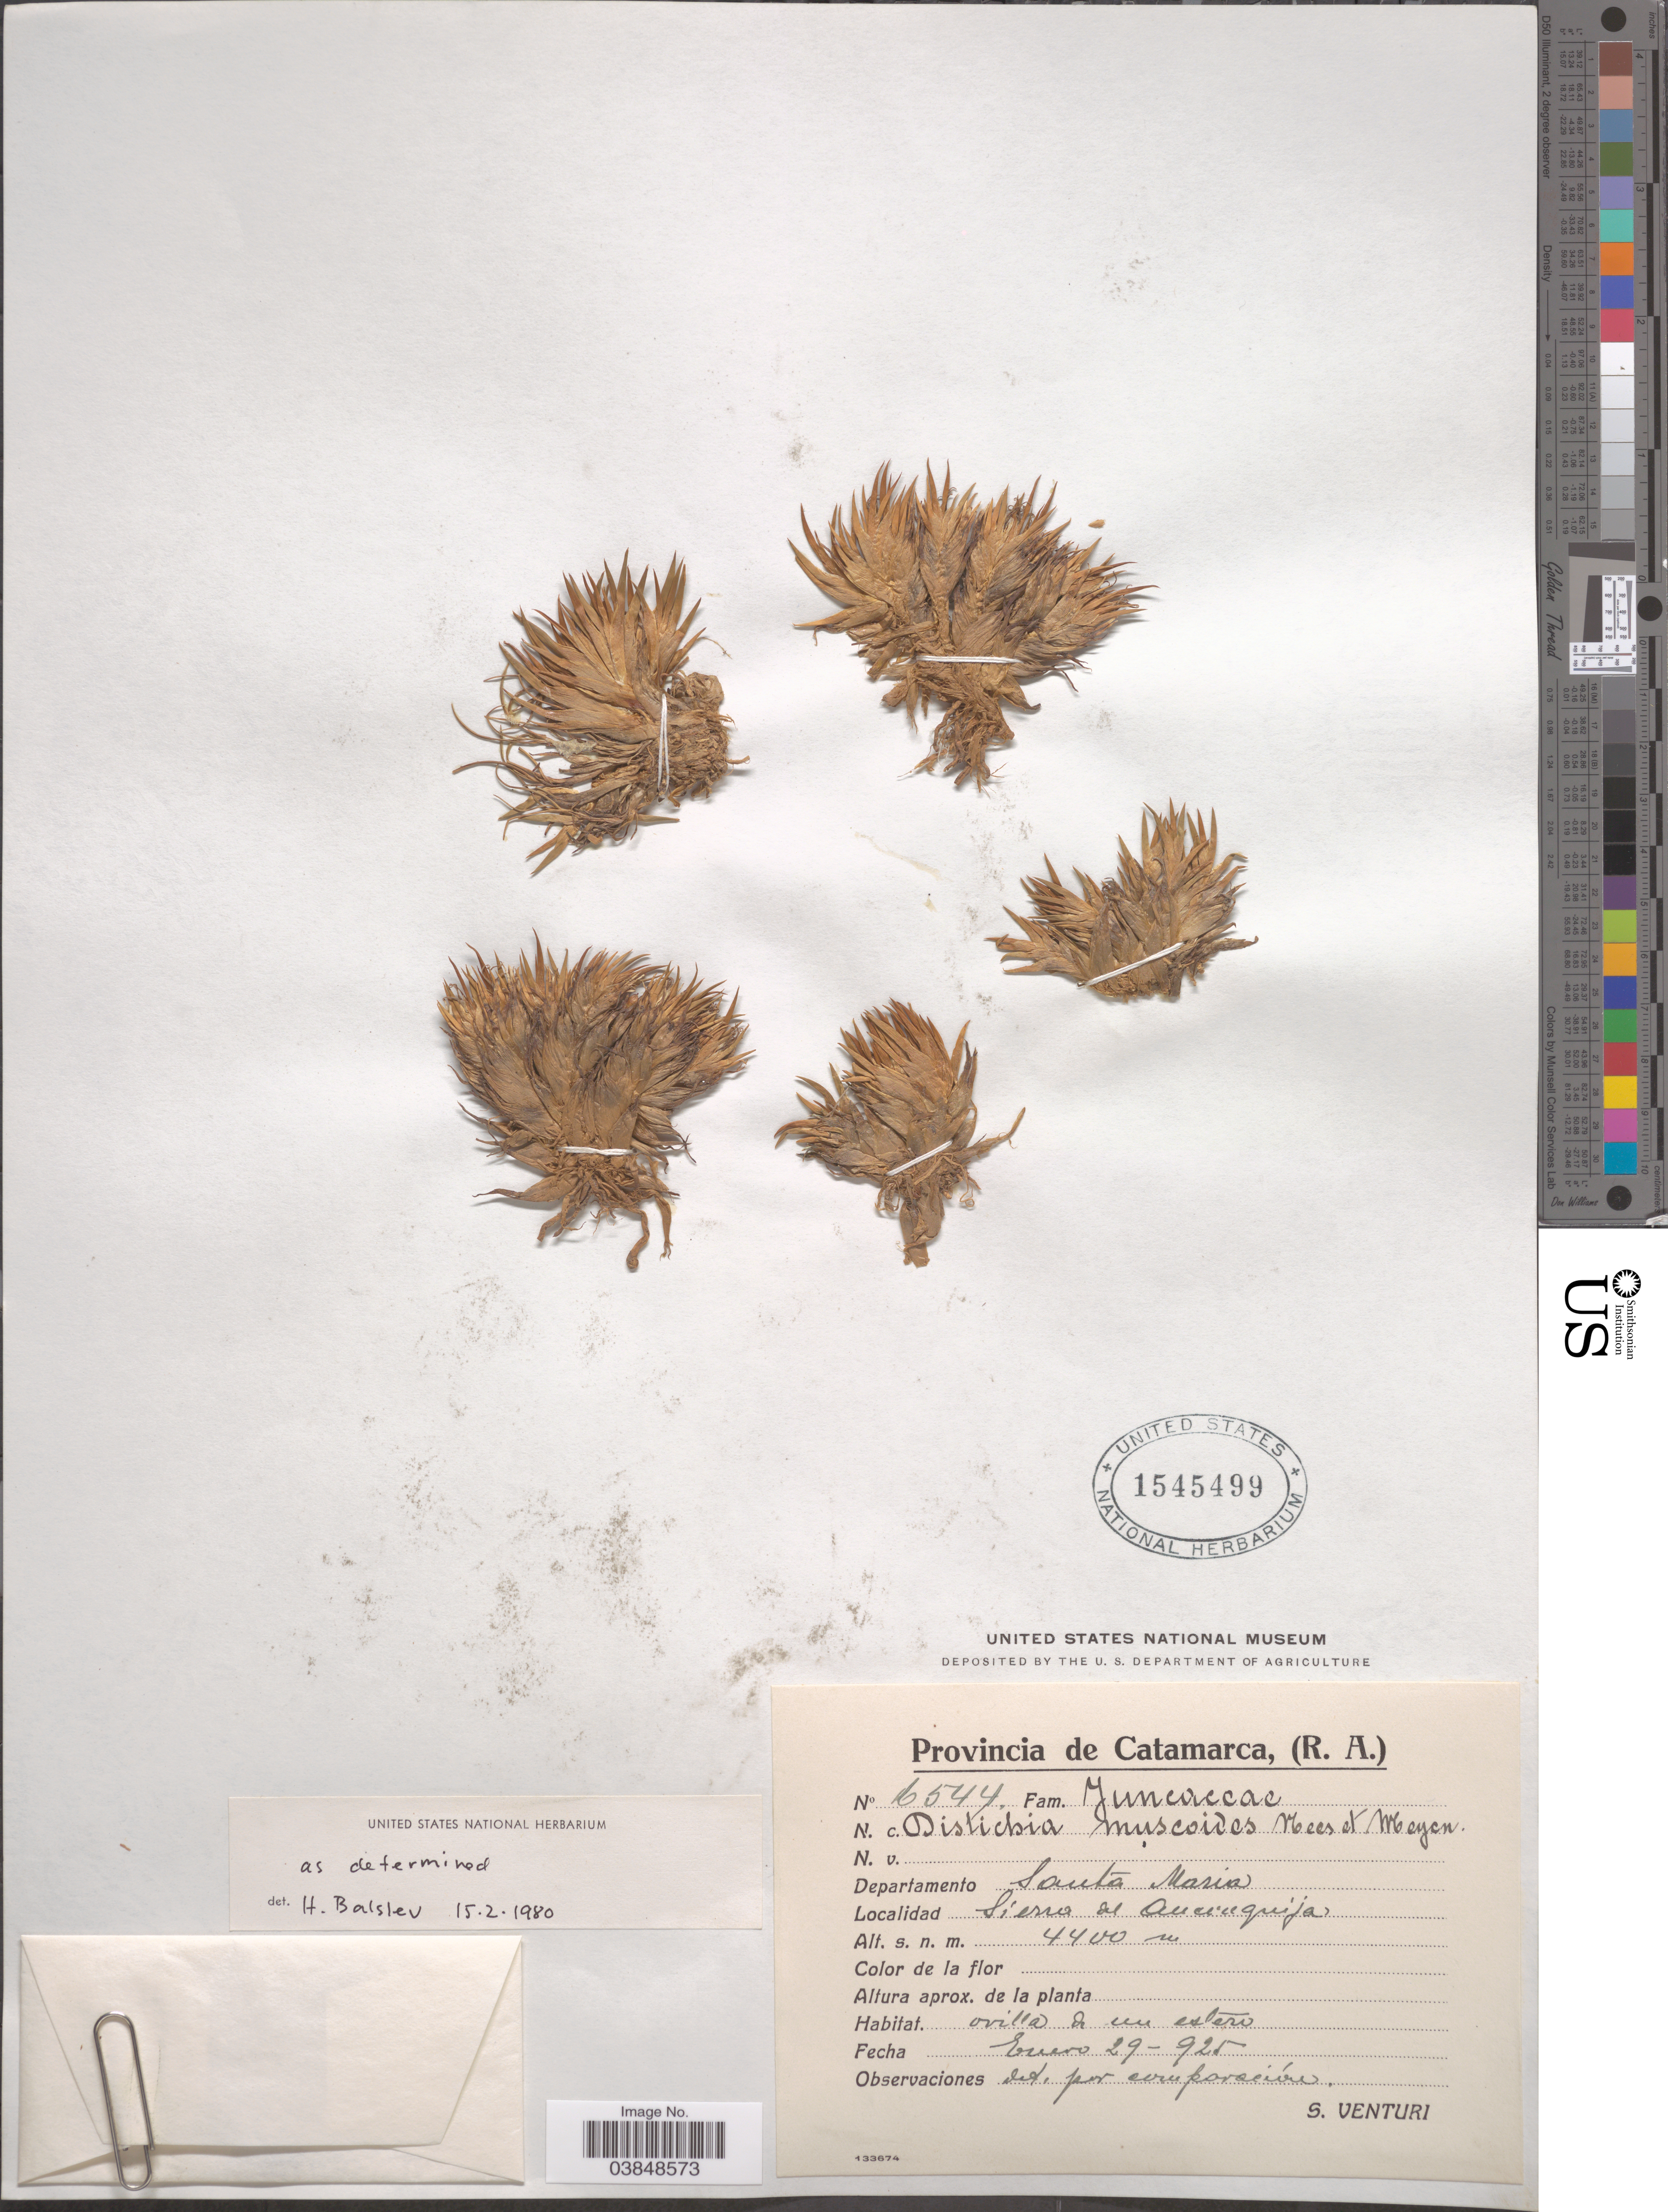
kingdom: Plantae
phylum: Tracheophyta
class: Liliopsida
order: Poales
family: Juncaceae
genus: Distichia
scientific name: Distichia muscoides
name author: Nees & Meyen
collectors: S. Venturi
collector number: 6544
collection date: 1925-01-29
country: Argentina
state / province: Catamarca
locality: Departamento Santa Maria. Sierra del Aconquija.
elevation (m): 4400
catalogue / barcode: US 1545499